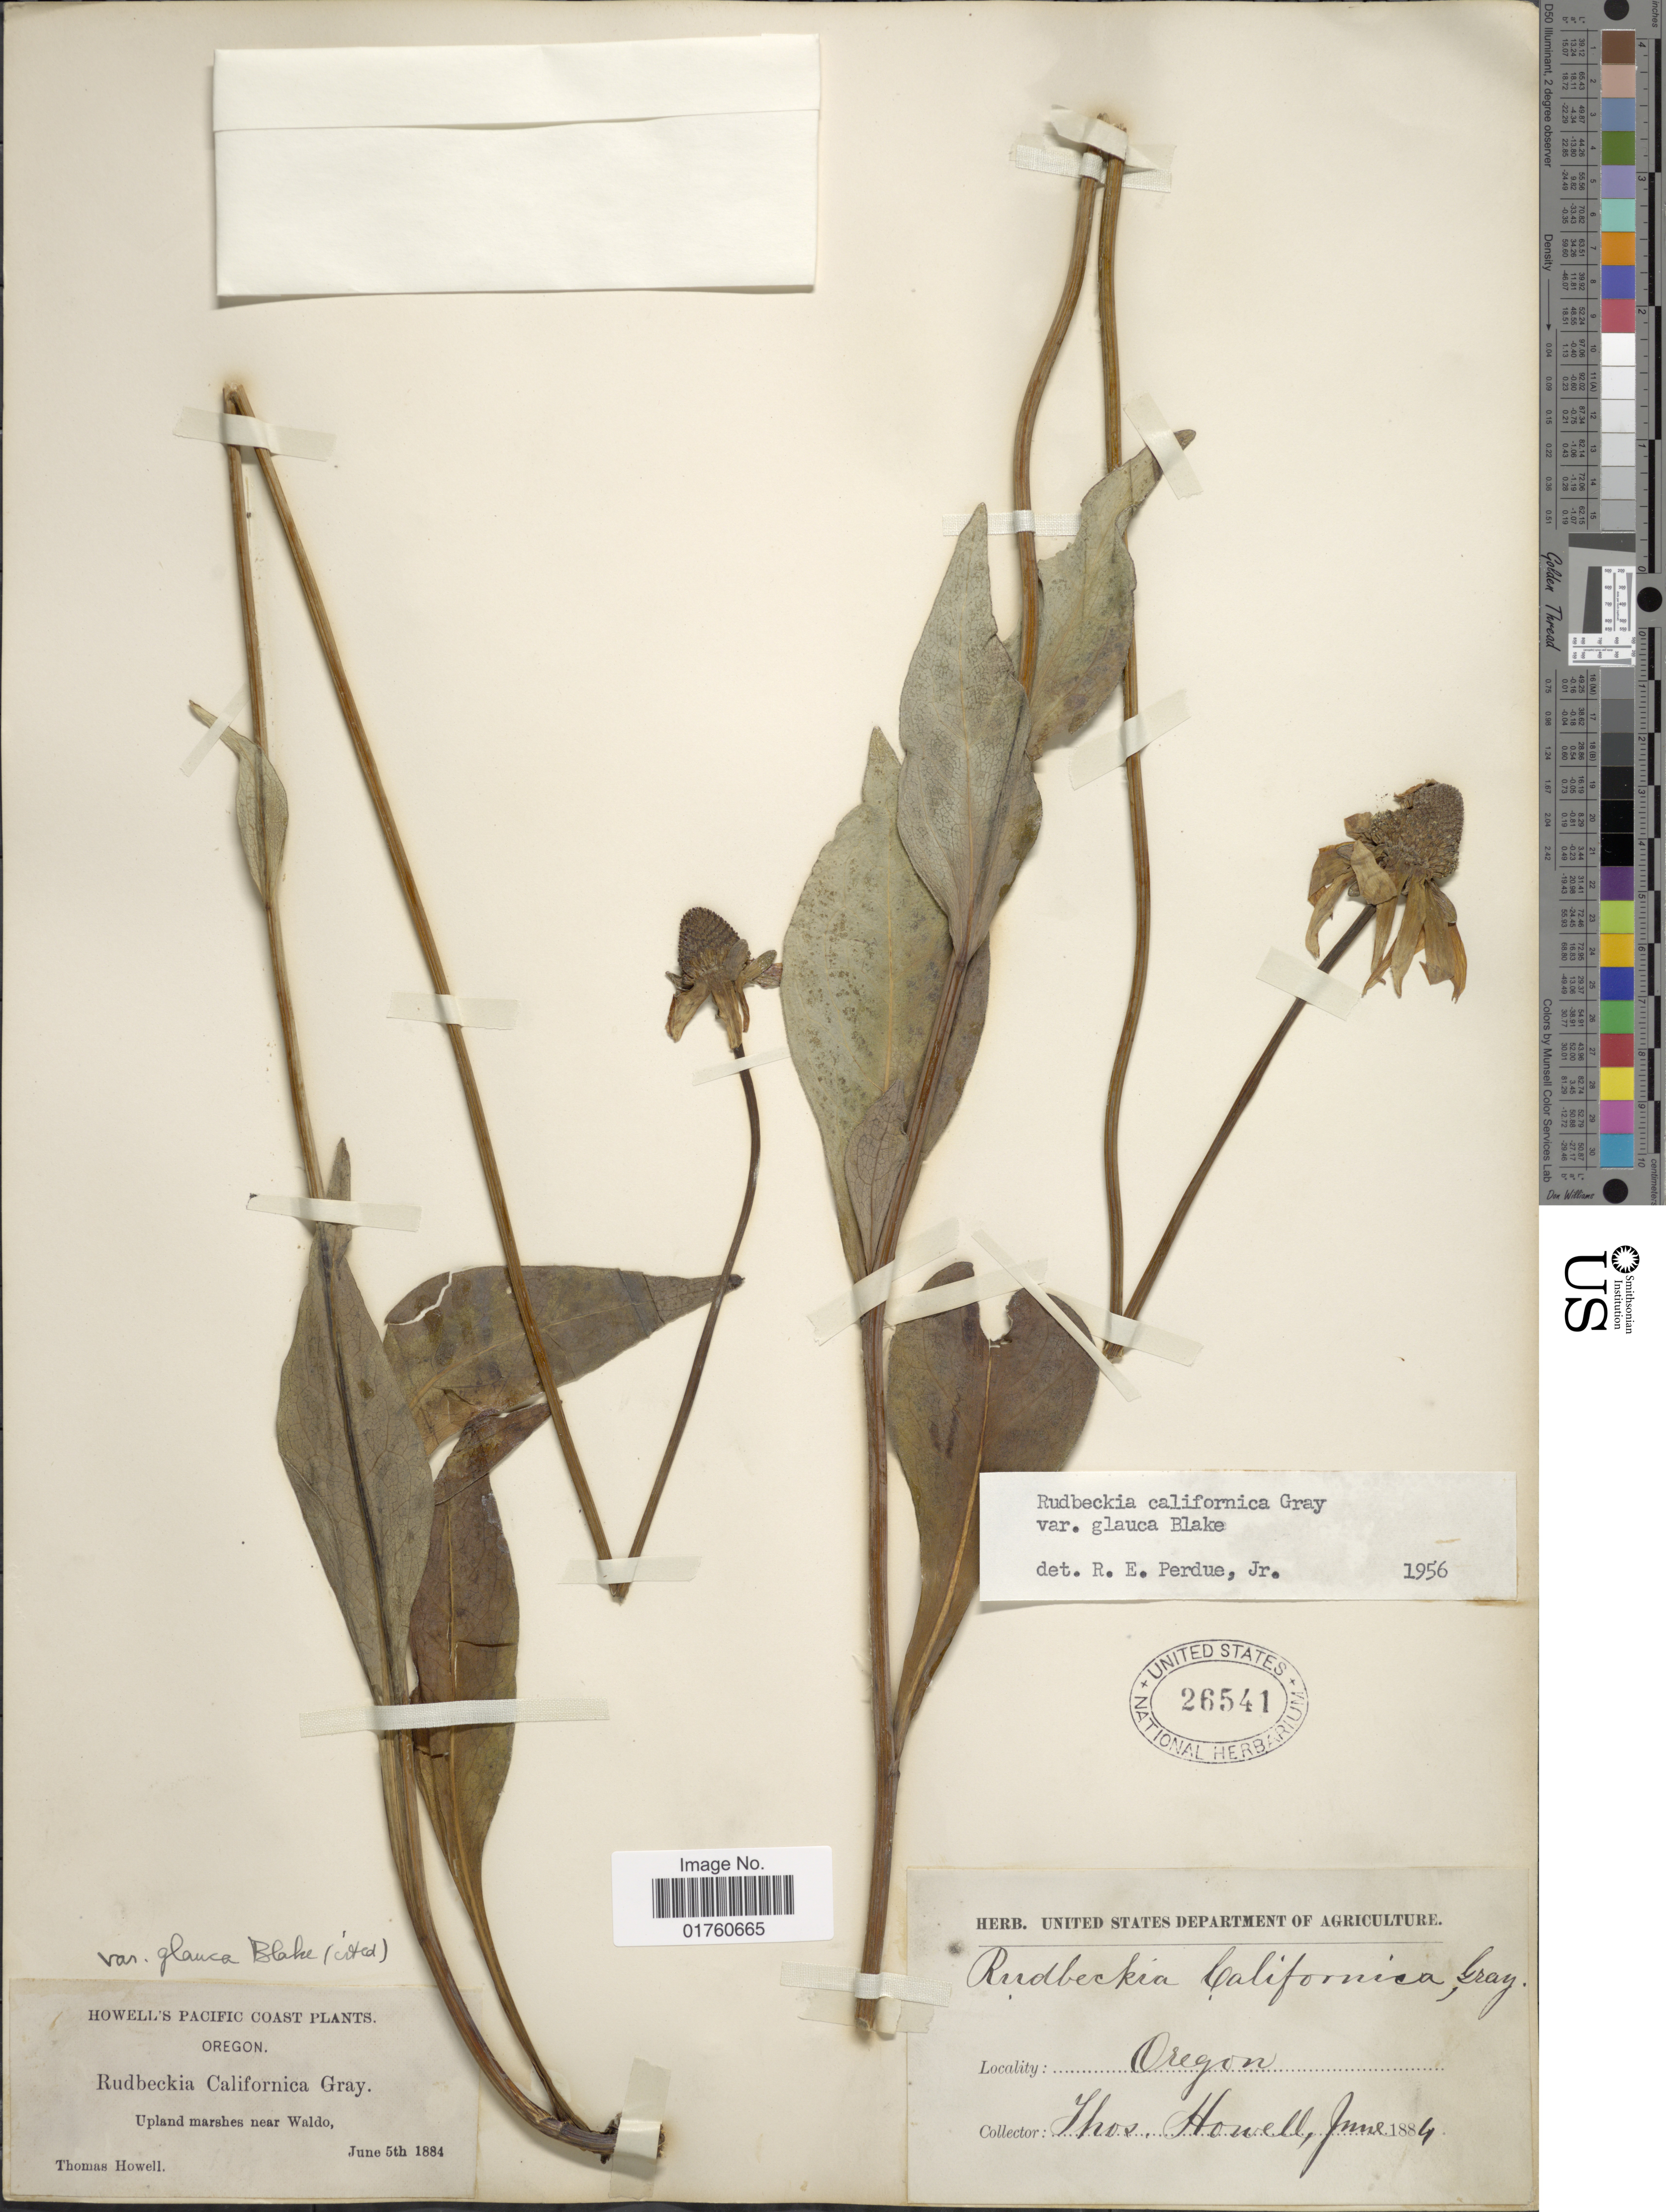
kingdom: Plantae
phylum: Tracheophyta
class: Magnoliopsida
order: Asterales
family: Asteraceae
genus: Rudbeckia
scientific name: Rudbeckia californica var. glauca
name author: S.F. Blake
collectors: T. Howell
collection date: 1884-06-05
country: United States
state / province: Oregon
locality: Pacific Coast, Upland marshes near Waldo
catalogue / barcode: US 26541